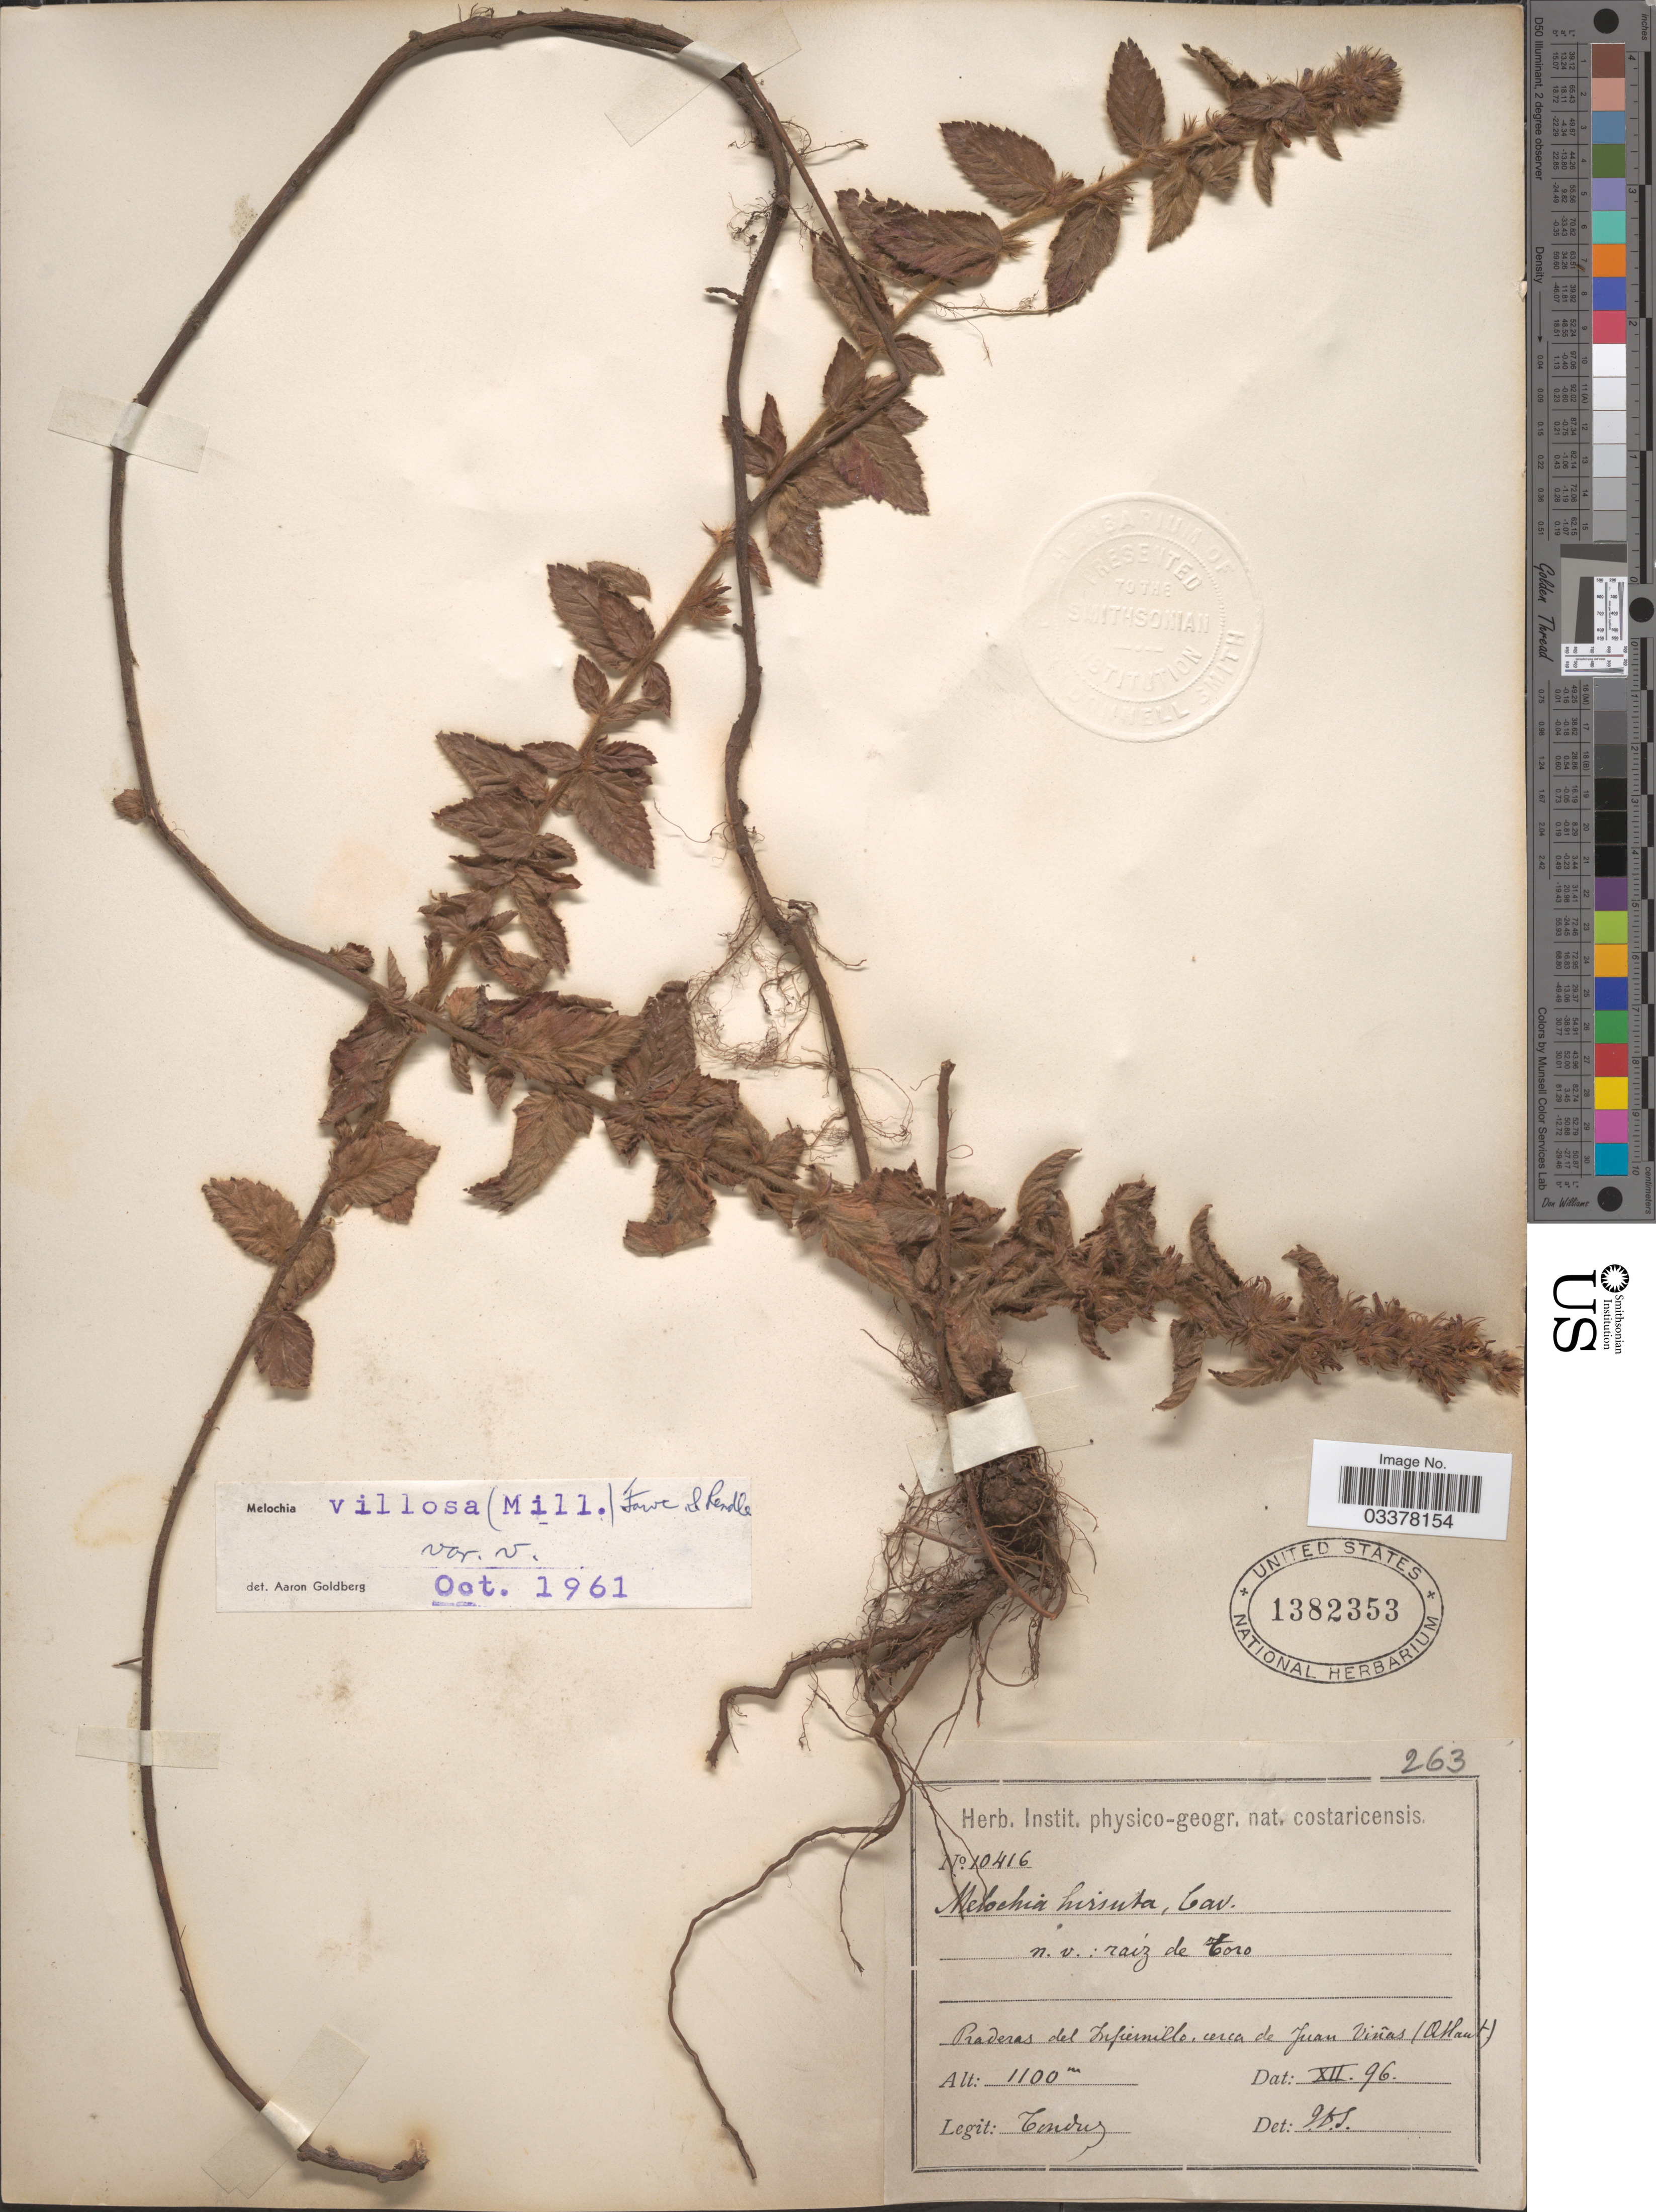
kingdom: Plantae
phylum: Tracheophyta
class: Magnoliopsida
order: Malvales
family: Malvaceae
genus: Melochia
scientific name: Melochia spicata var. spicata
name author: (L.) Fryxell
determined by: Dorr, L. J., (BOT), Smithsonian Institution - National Museum of Natural History (UNITED STATES)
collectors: Tonduz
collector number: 10416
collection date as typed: Transcribed d/m/y: /12/96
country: Costa Rica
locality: Praderas del Infiernillo, cerca de Juan Viñas (Atlant).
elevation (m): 1100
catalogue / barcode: US 1382353